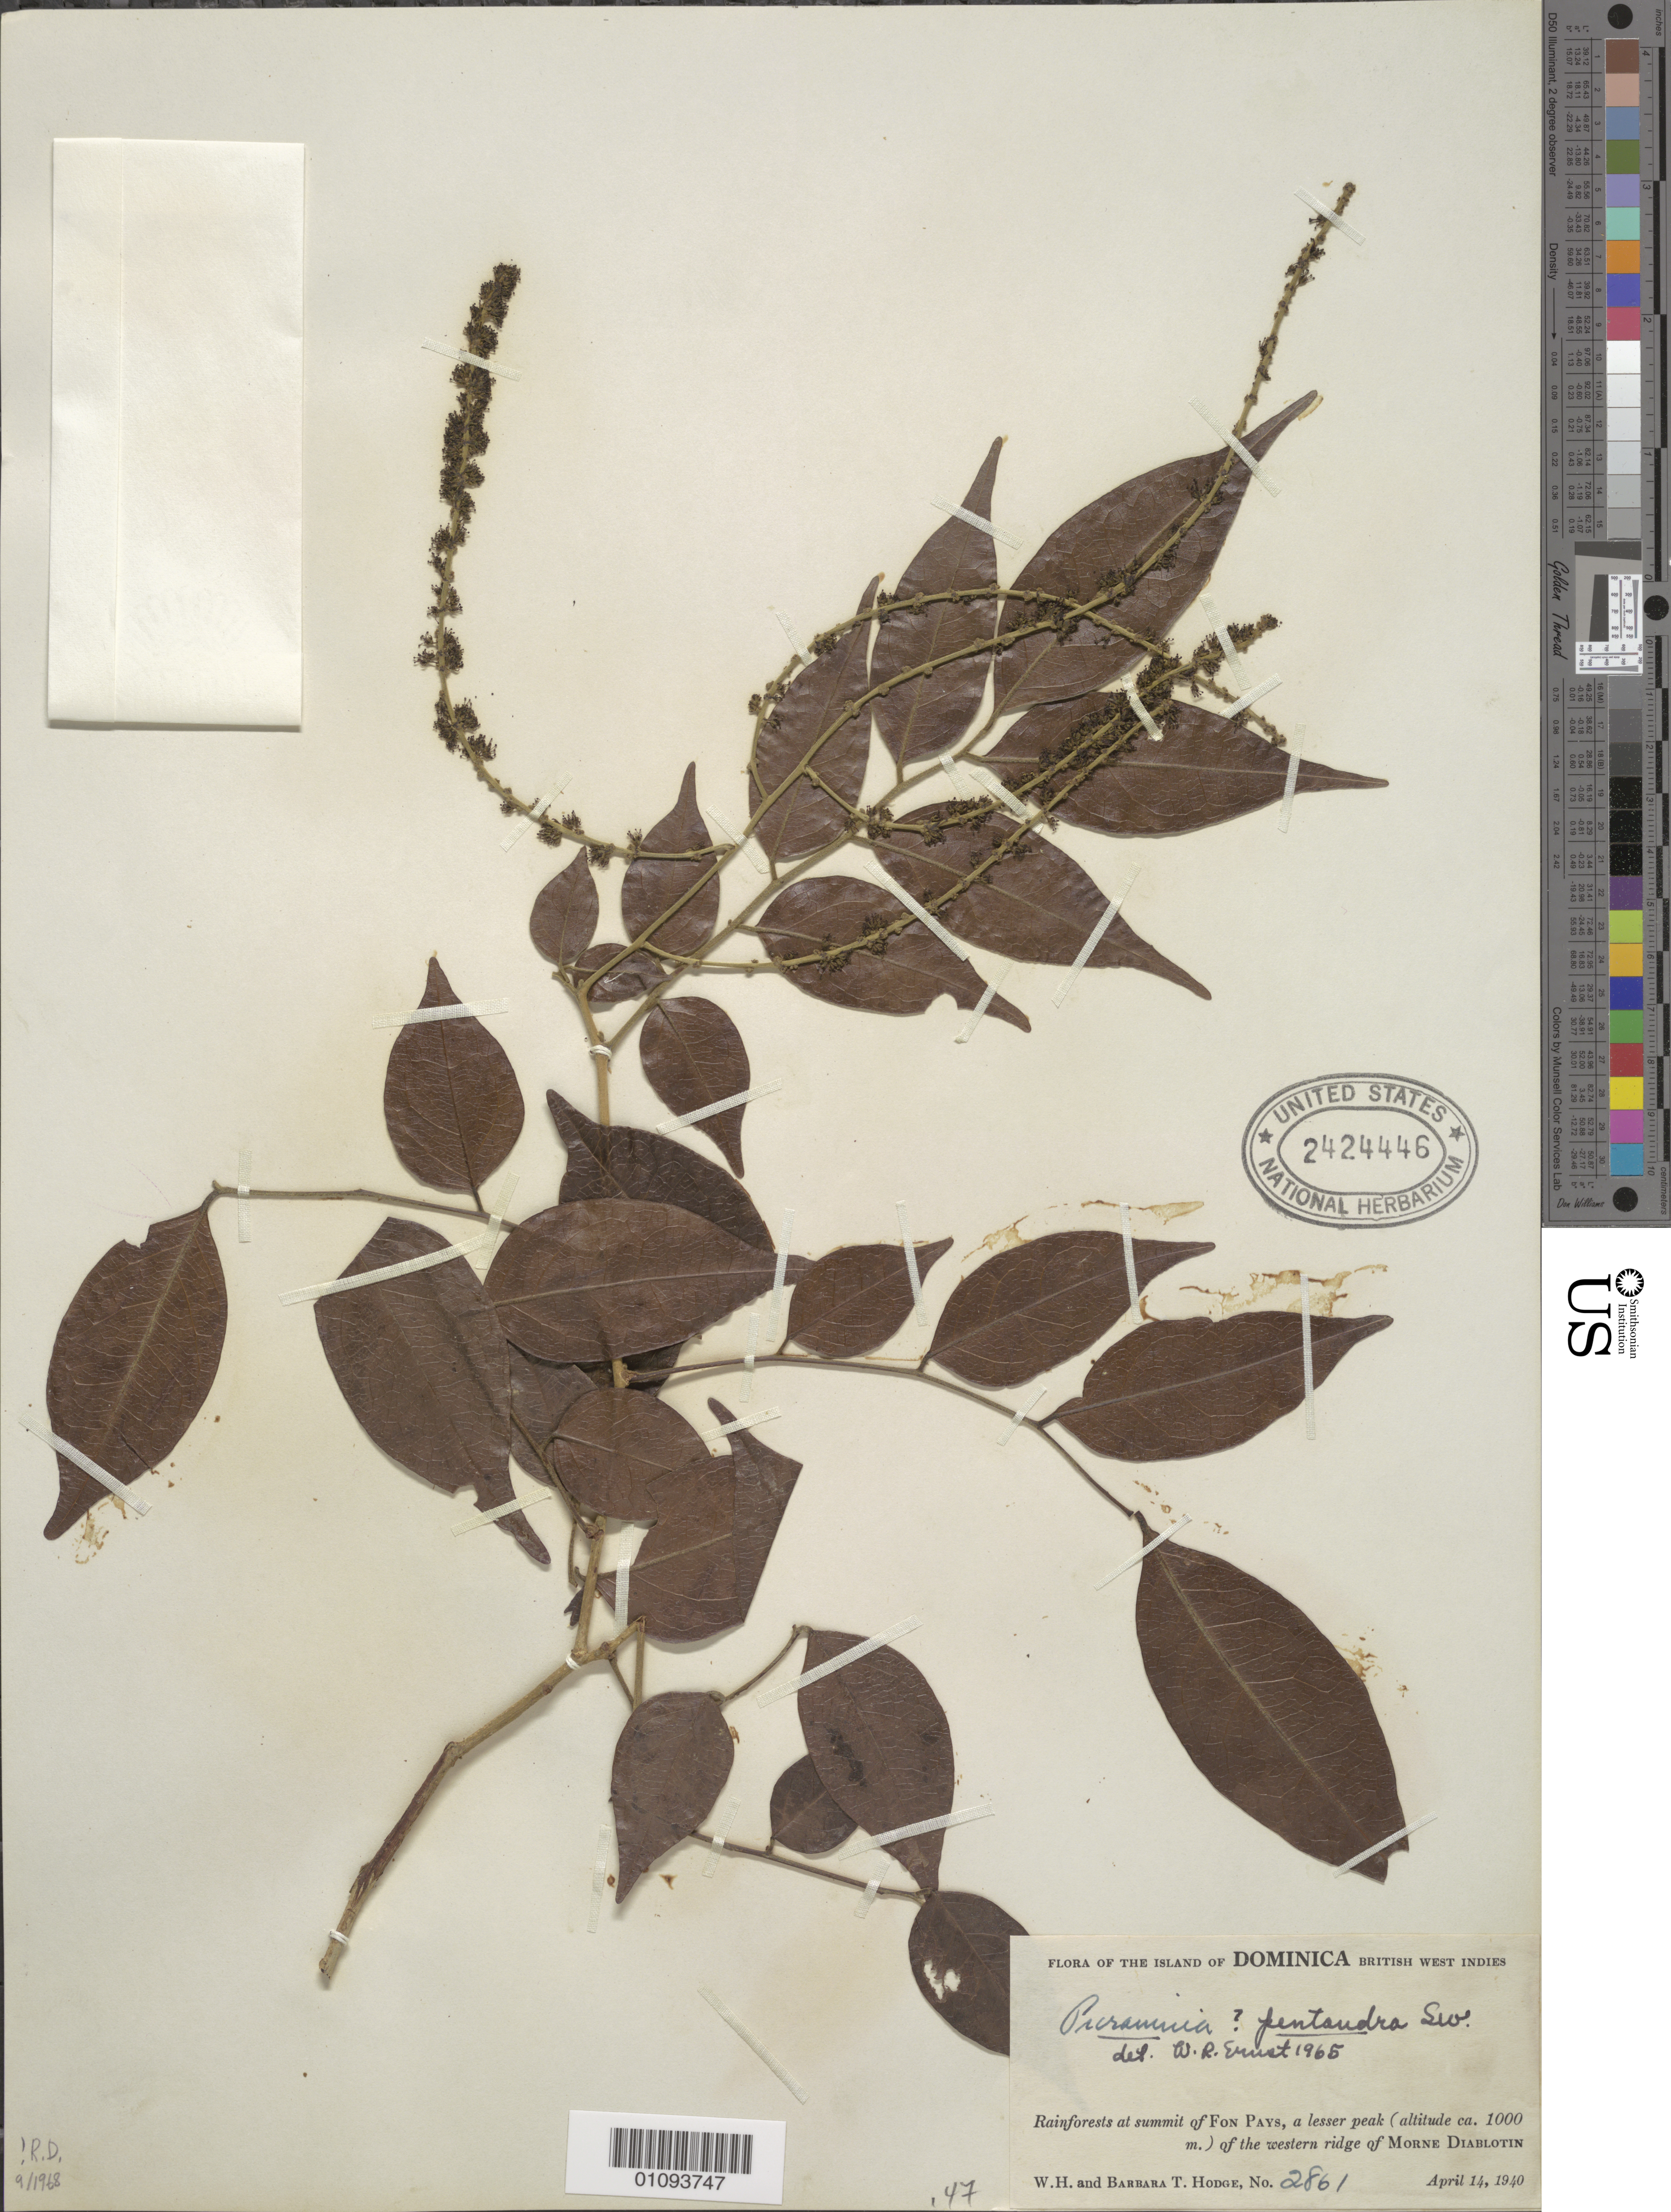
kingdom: Plantae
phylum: Tracheophyta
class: Magnoliopsida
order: Picramniales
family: Picramniaceae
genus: Picramnia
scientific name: Picramnia pentandra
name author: Sw.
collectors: W. Hodge & B. Hodge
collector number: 2861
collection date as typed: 14 Apr 1940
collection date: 1940-04-14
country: Dominica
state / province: St. Andrew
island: Dominica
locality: Rainforests at summit of Fon Pays, a lesser peak of the W ridge of Morne Diablotin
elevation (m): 1000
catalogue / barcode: US 2424446